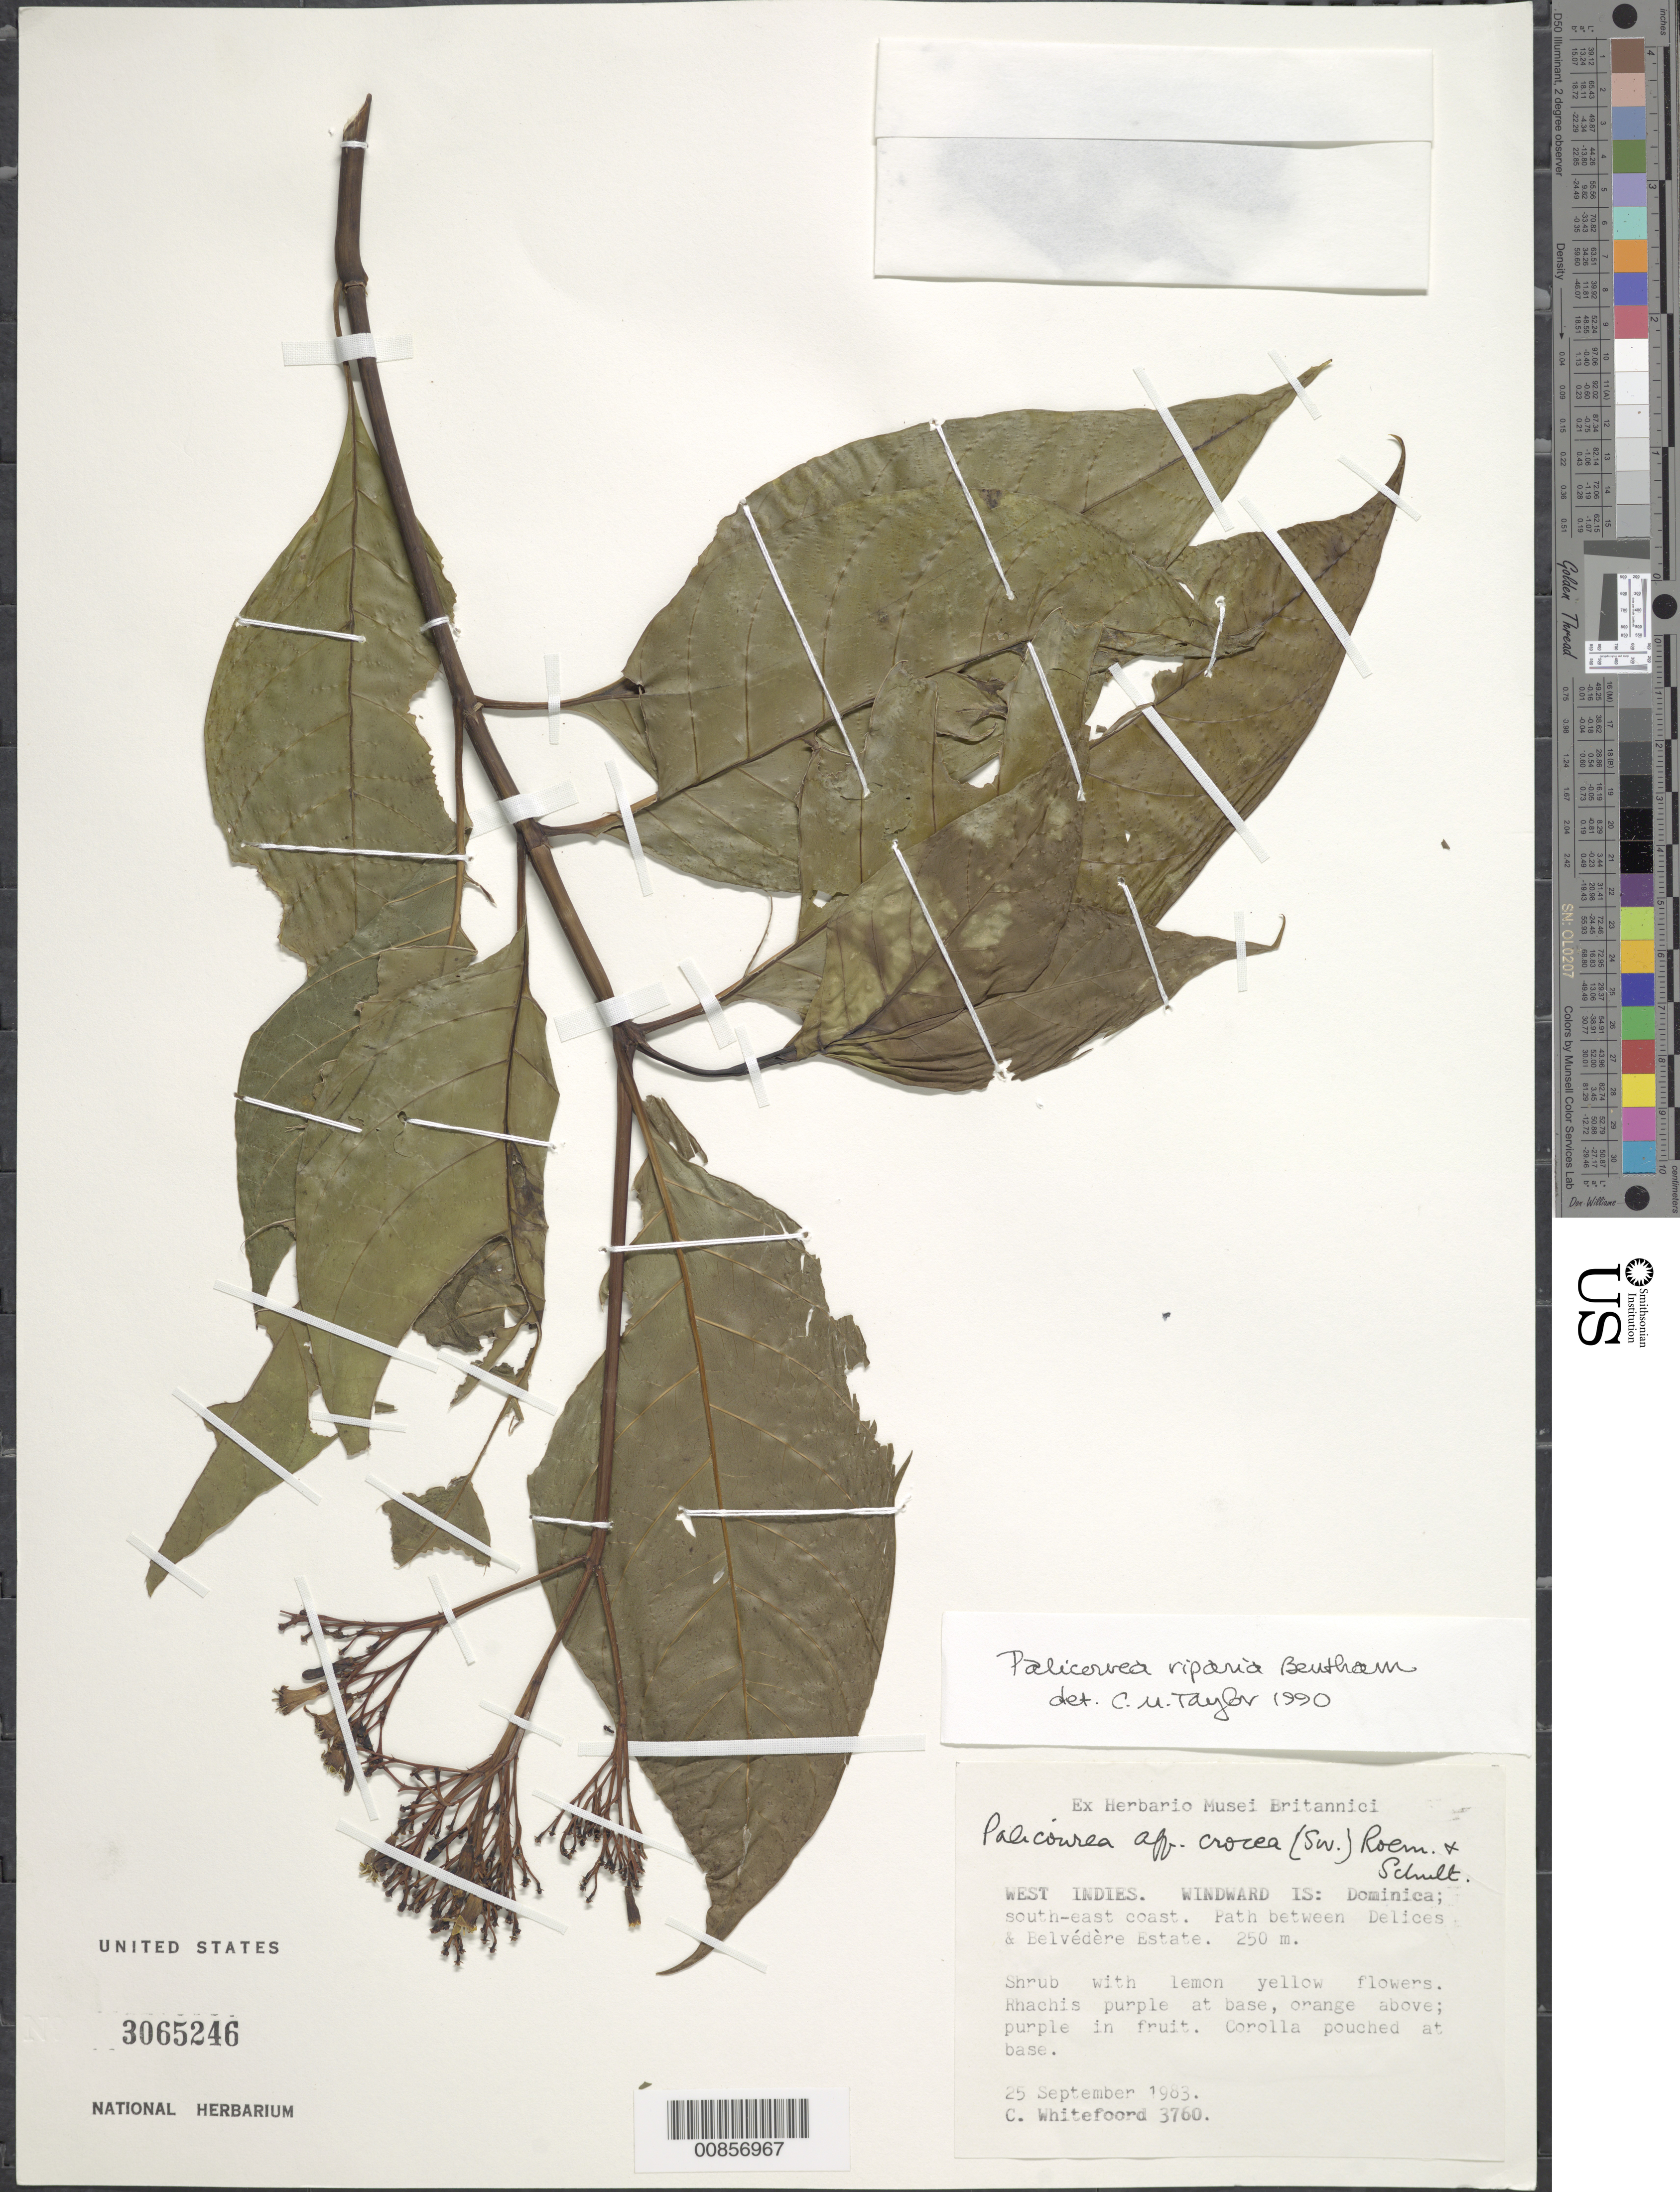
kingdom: Plantae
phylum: Tracheophyta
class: Magnoliopsida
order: Gentianales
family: Rubiaceae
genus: Palicourea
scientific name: Palicourea croceoides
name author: Desv. ex Ham.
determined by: Taylor, Charlotte M.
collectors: C. Whitefoord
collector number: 3760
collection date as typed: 25 Sep 1983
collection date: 1983-09-25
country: Dominica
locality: Southeast coast. Path between Delices and Belvédère Estate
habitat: Along path on estate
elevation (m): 250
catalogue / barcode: US 3065246